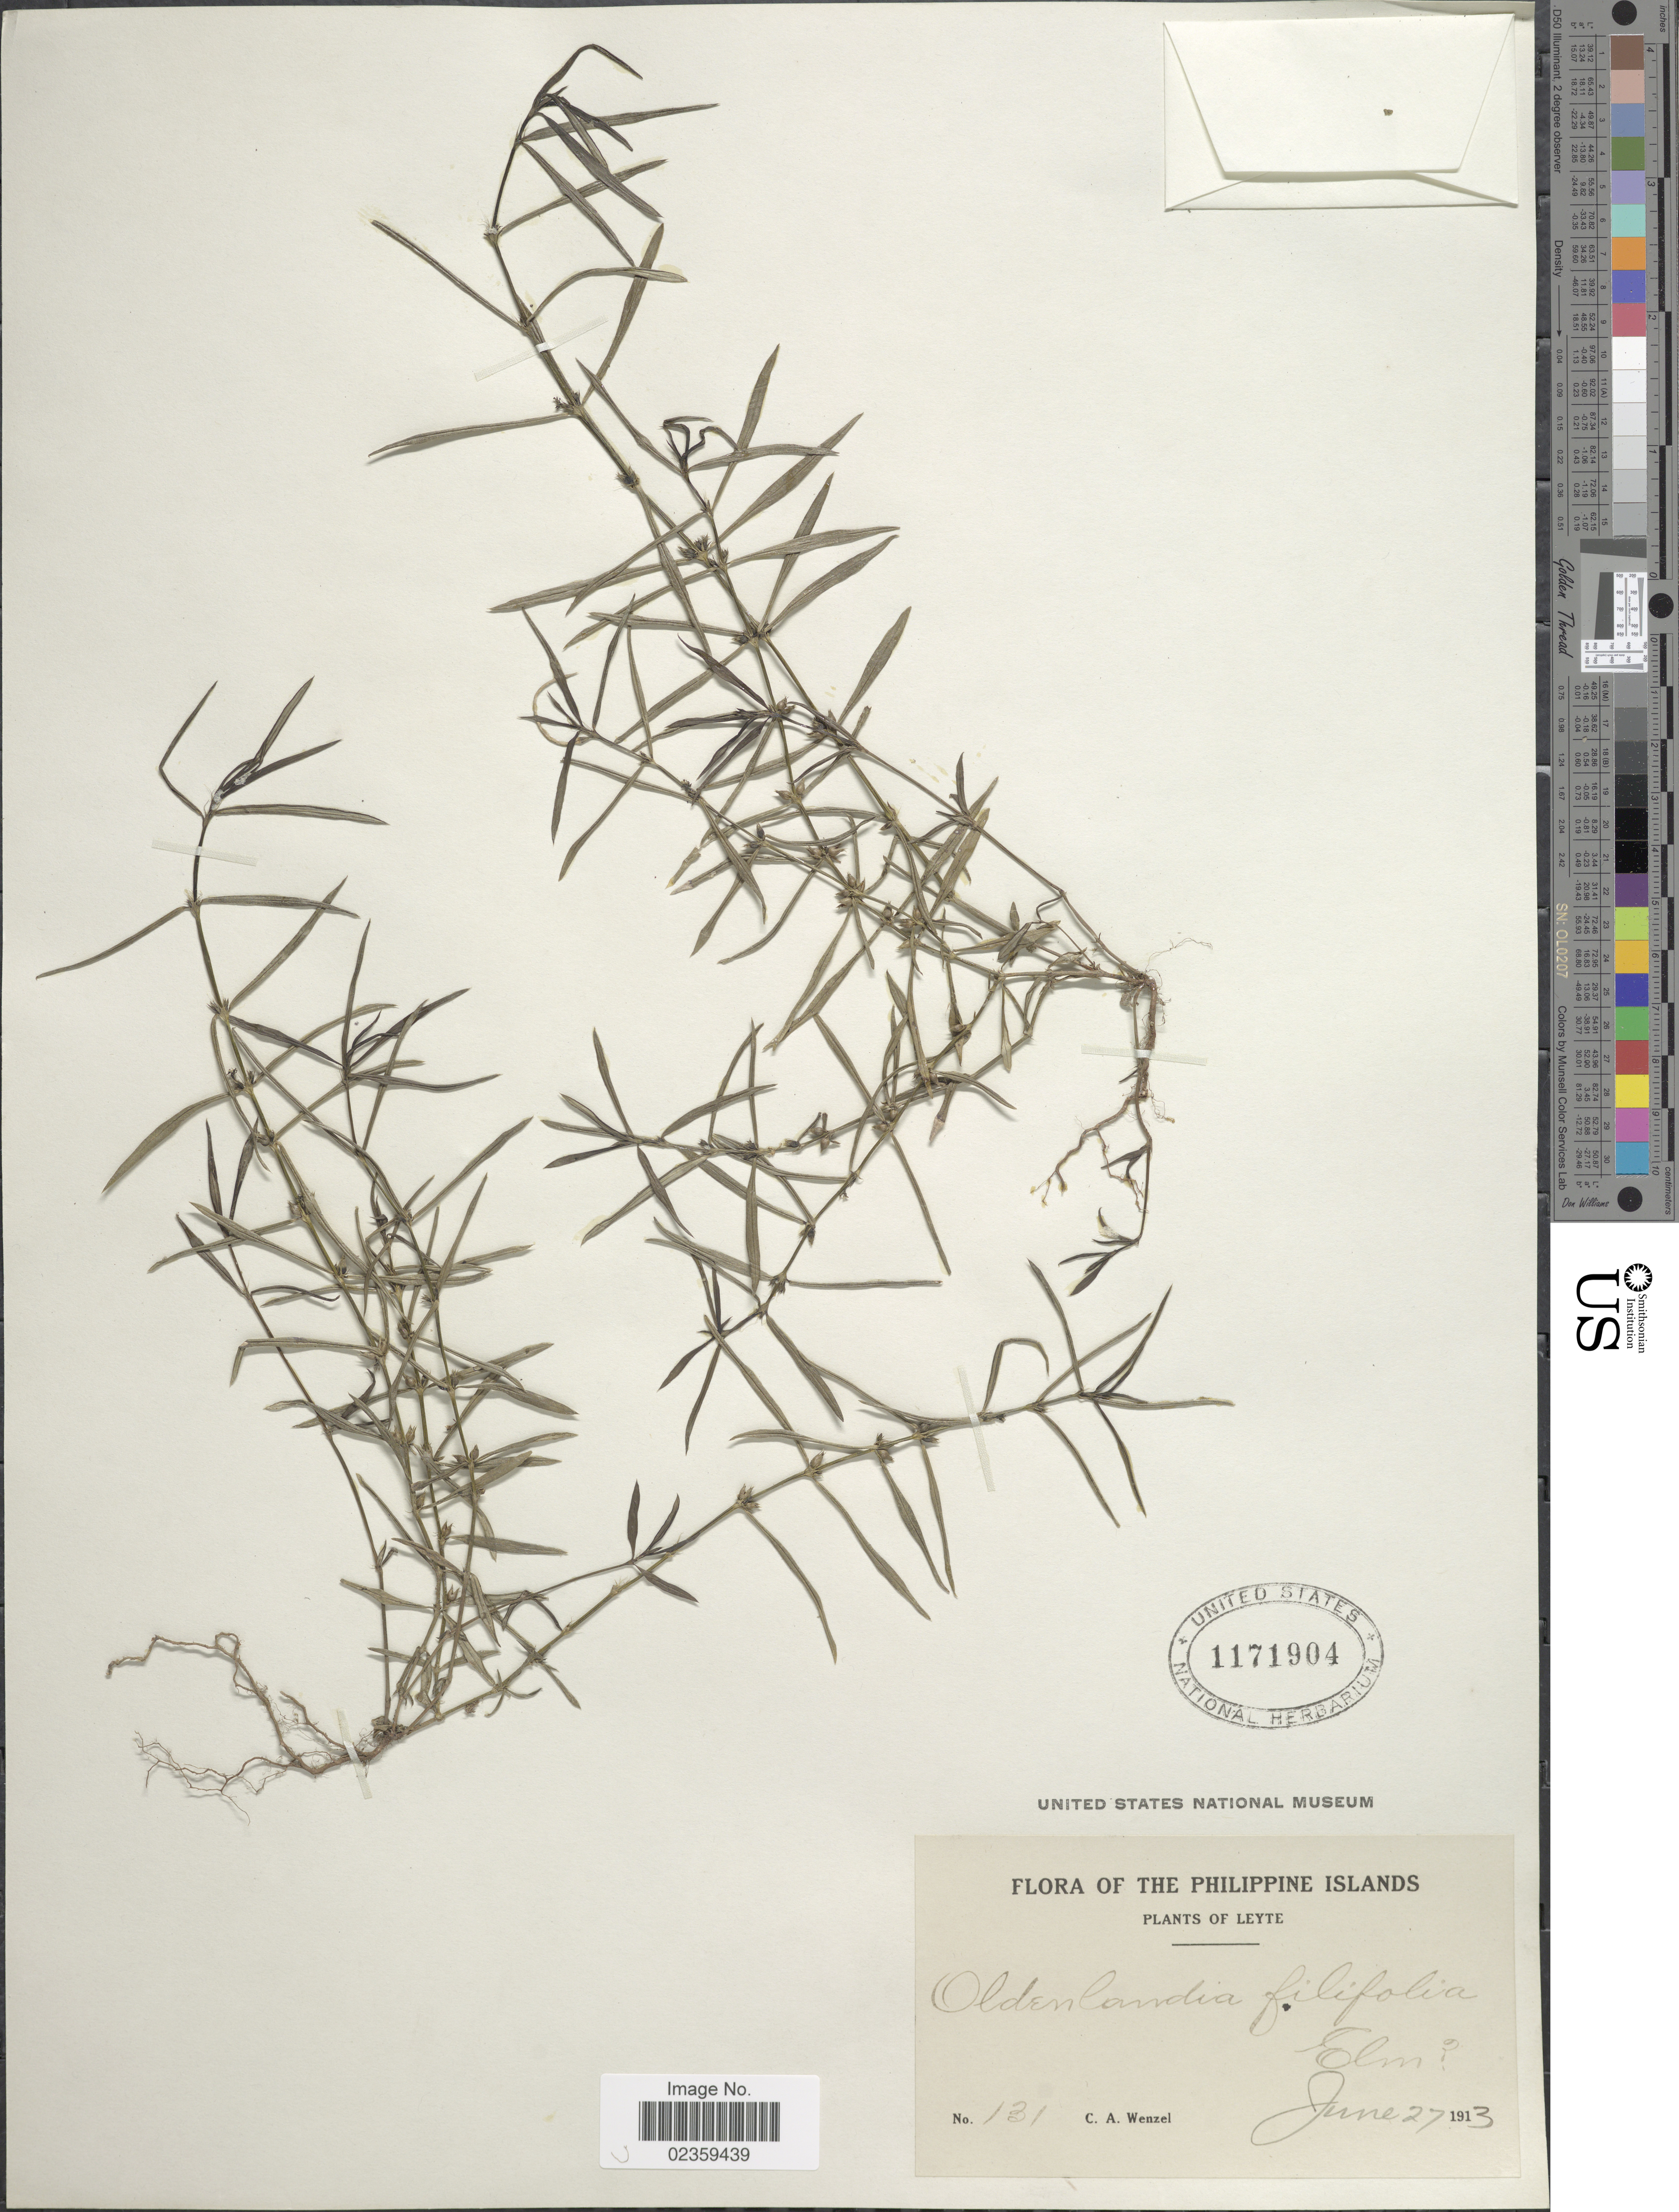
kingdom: Plantae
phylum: Tracheophyta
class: Magnoliopsida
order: Gentianales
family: Rubiaceae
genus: Oldenlandia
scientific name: Oldenlandia filifolia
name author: Elmer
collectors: C. Wenzel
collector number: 131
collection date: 1913-06-27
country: Philippines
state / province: Eastern Visayas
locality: Leyte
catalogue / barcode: US 1171904